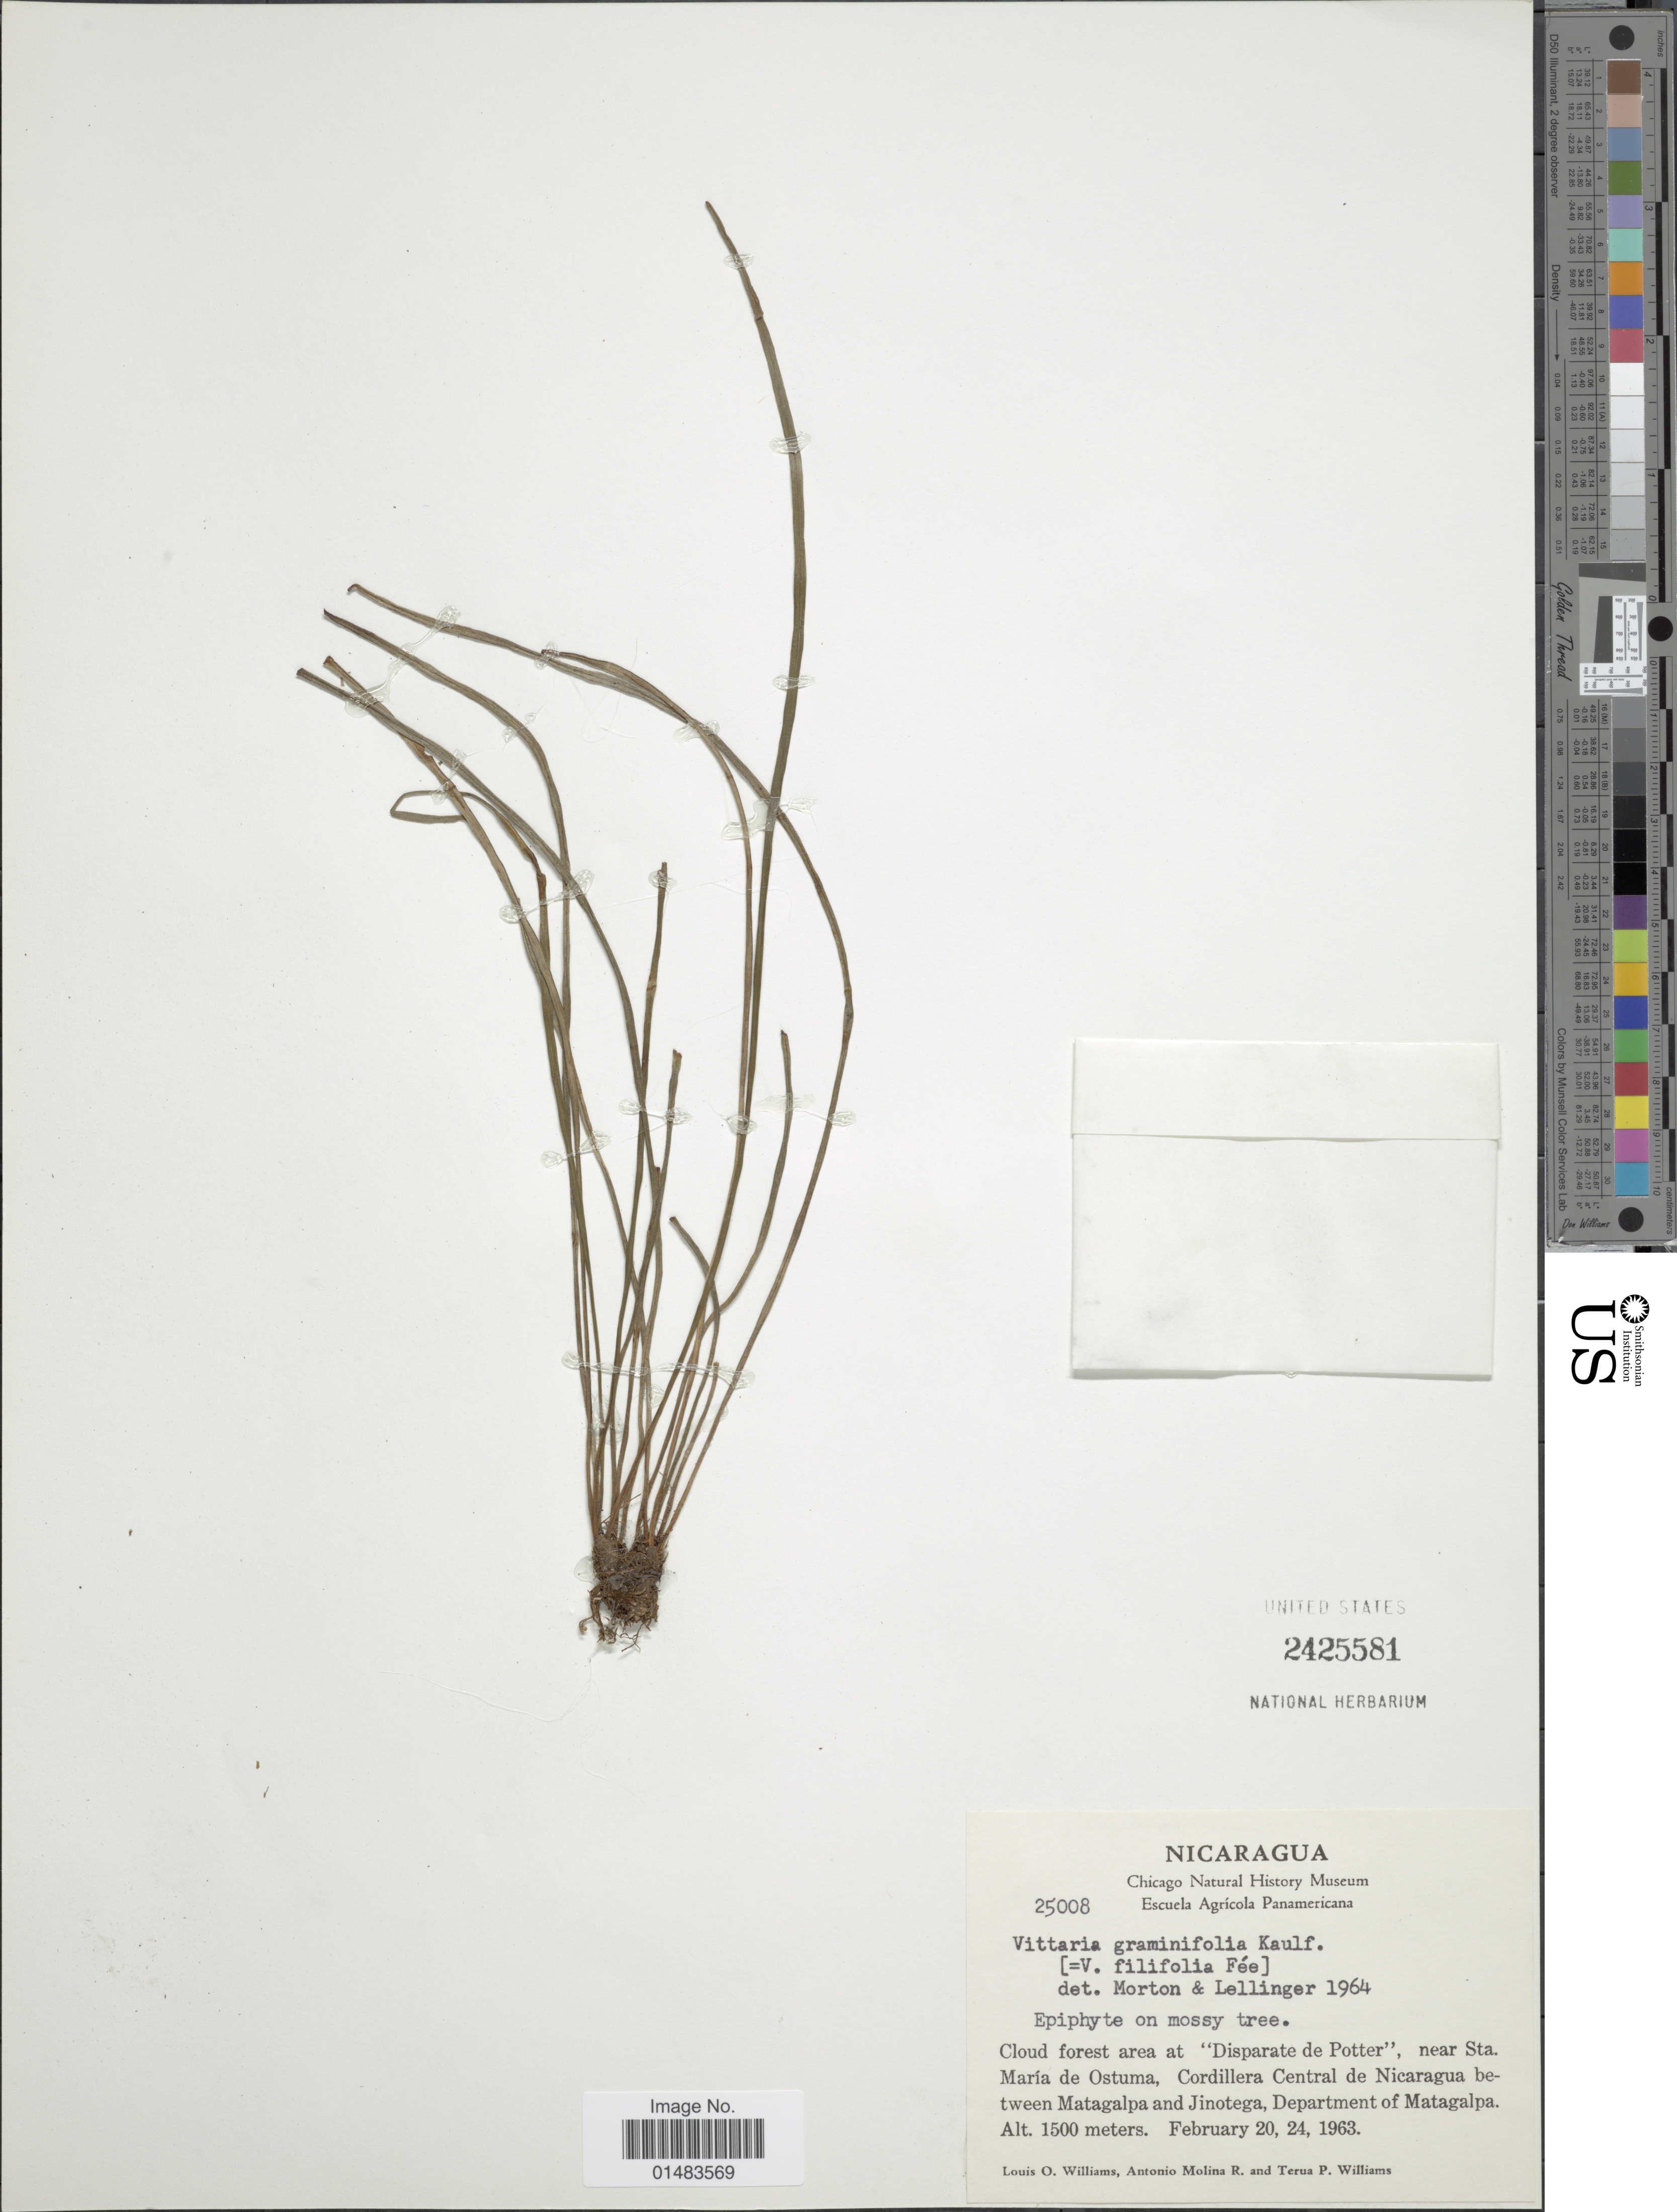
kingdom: Plantae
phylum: Tracheophyta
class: Polypodiopsida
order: Polypodiales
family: Pteridaceae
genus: Vittaria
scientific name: Vittaria graminifolia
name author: Kaulf.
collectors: L. O. Williams, A. Molina R. & T. P. Williams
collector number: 25008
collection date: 1963-02-20/1963-02-24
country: Nicaragua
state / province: Matagalpa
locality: Epiphyte on mossy tree, Cloud forest area at " Disperate de Potter " near Sta. Maria de Ostuma, Cordillera Central De Nicaragua between Matagalpa and Jinotega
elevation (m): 1500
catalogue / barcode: US 2425581